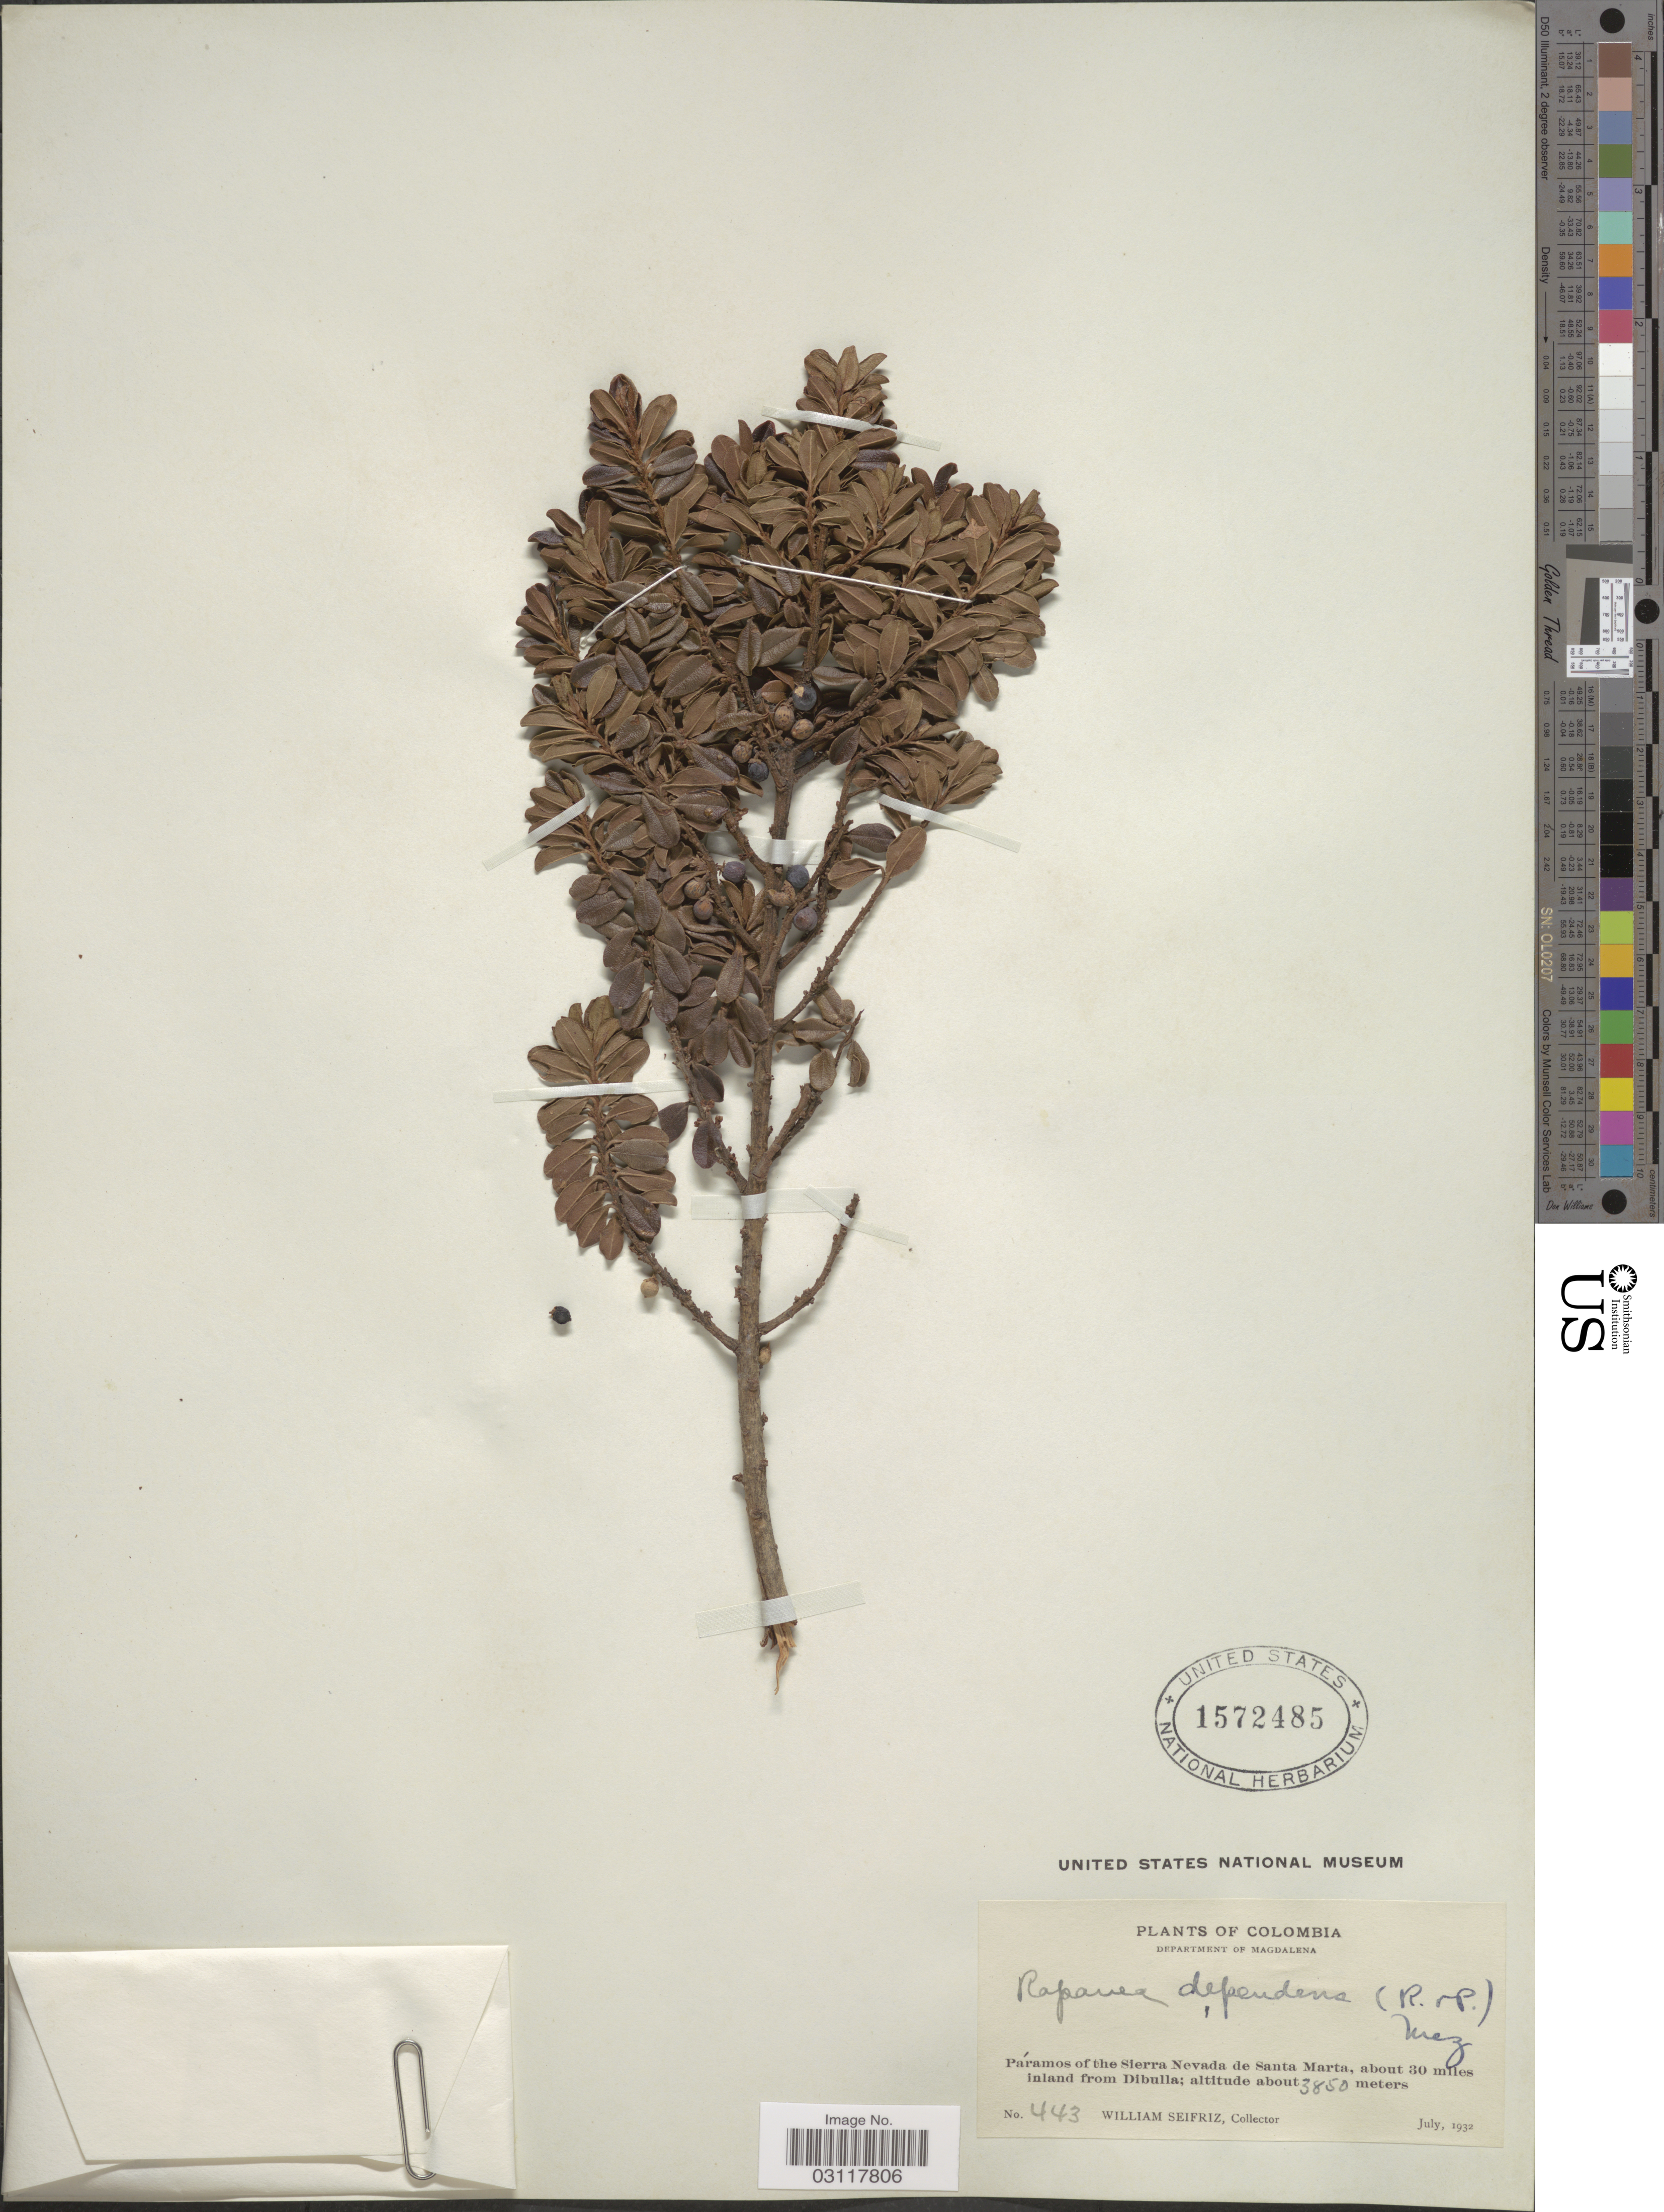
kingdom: Plantae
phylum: Tracheophyta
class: Magnoliopsida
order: Ericales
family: Primulaceae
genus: Rapanea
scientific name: Rapanea dependens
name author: (Ruiz & Pav.) Mez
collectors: W. Seifriz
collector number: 443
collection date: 1932-07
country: Colombia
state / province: Magdalena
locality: Department of Magdalena. Páramos of the Sierra Nevada de Santa Marta, about 30 miles inland from Dibulla.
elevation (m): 3850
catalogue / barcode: US 1572485